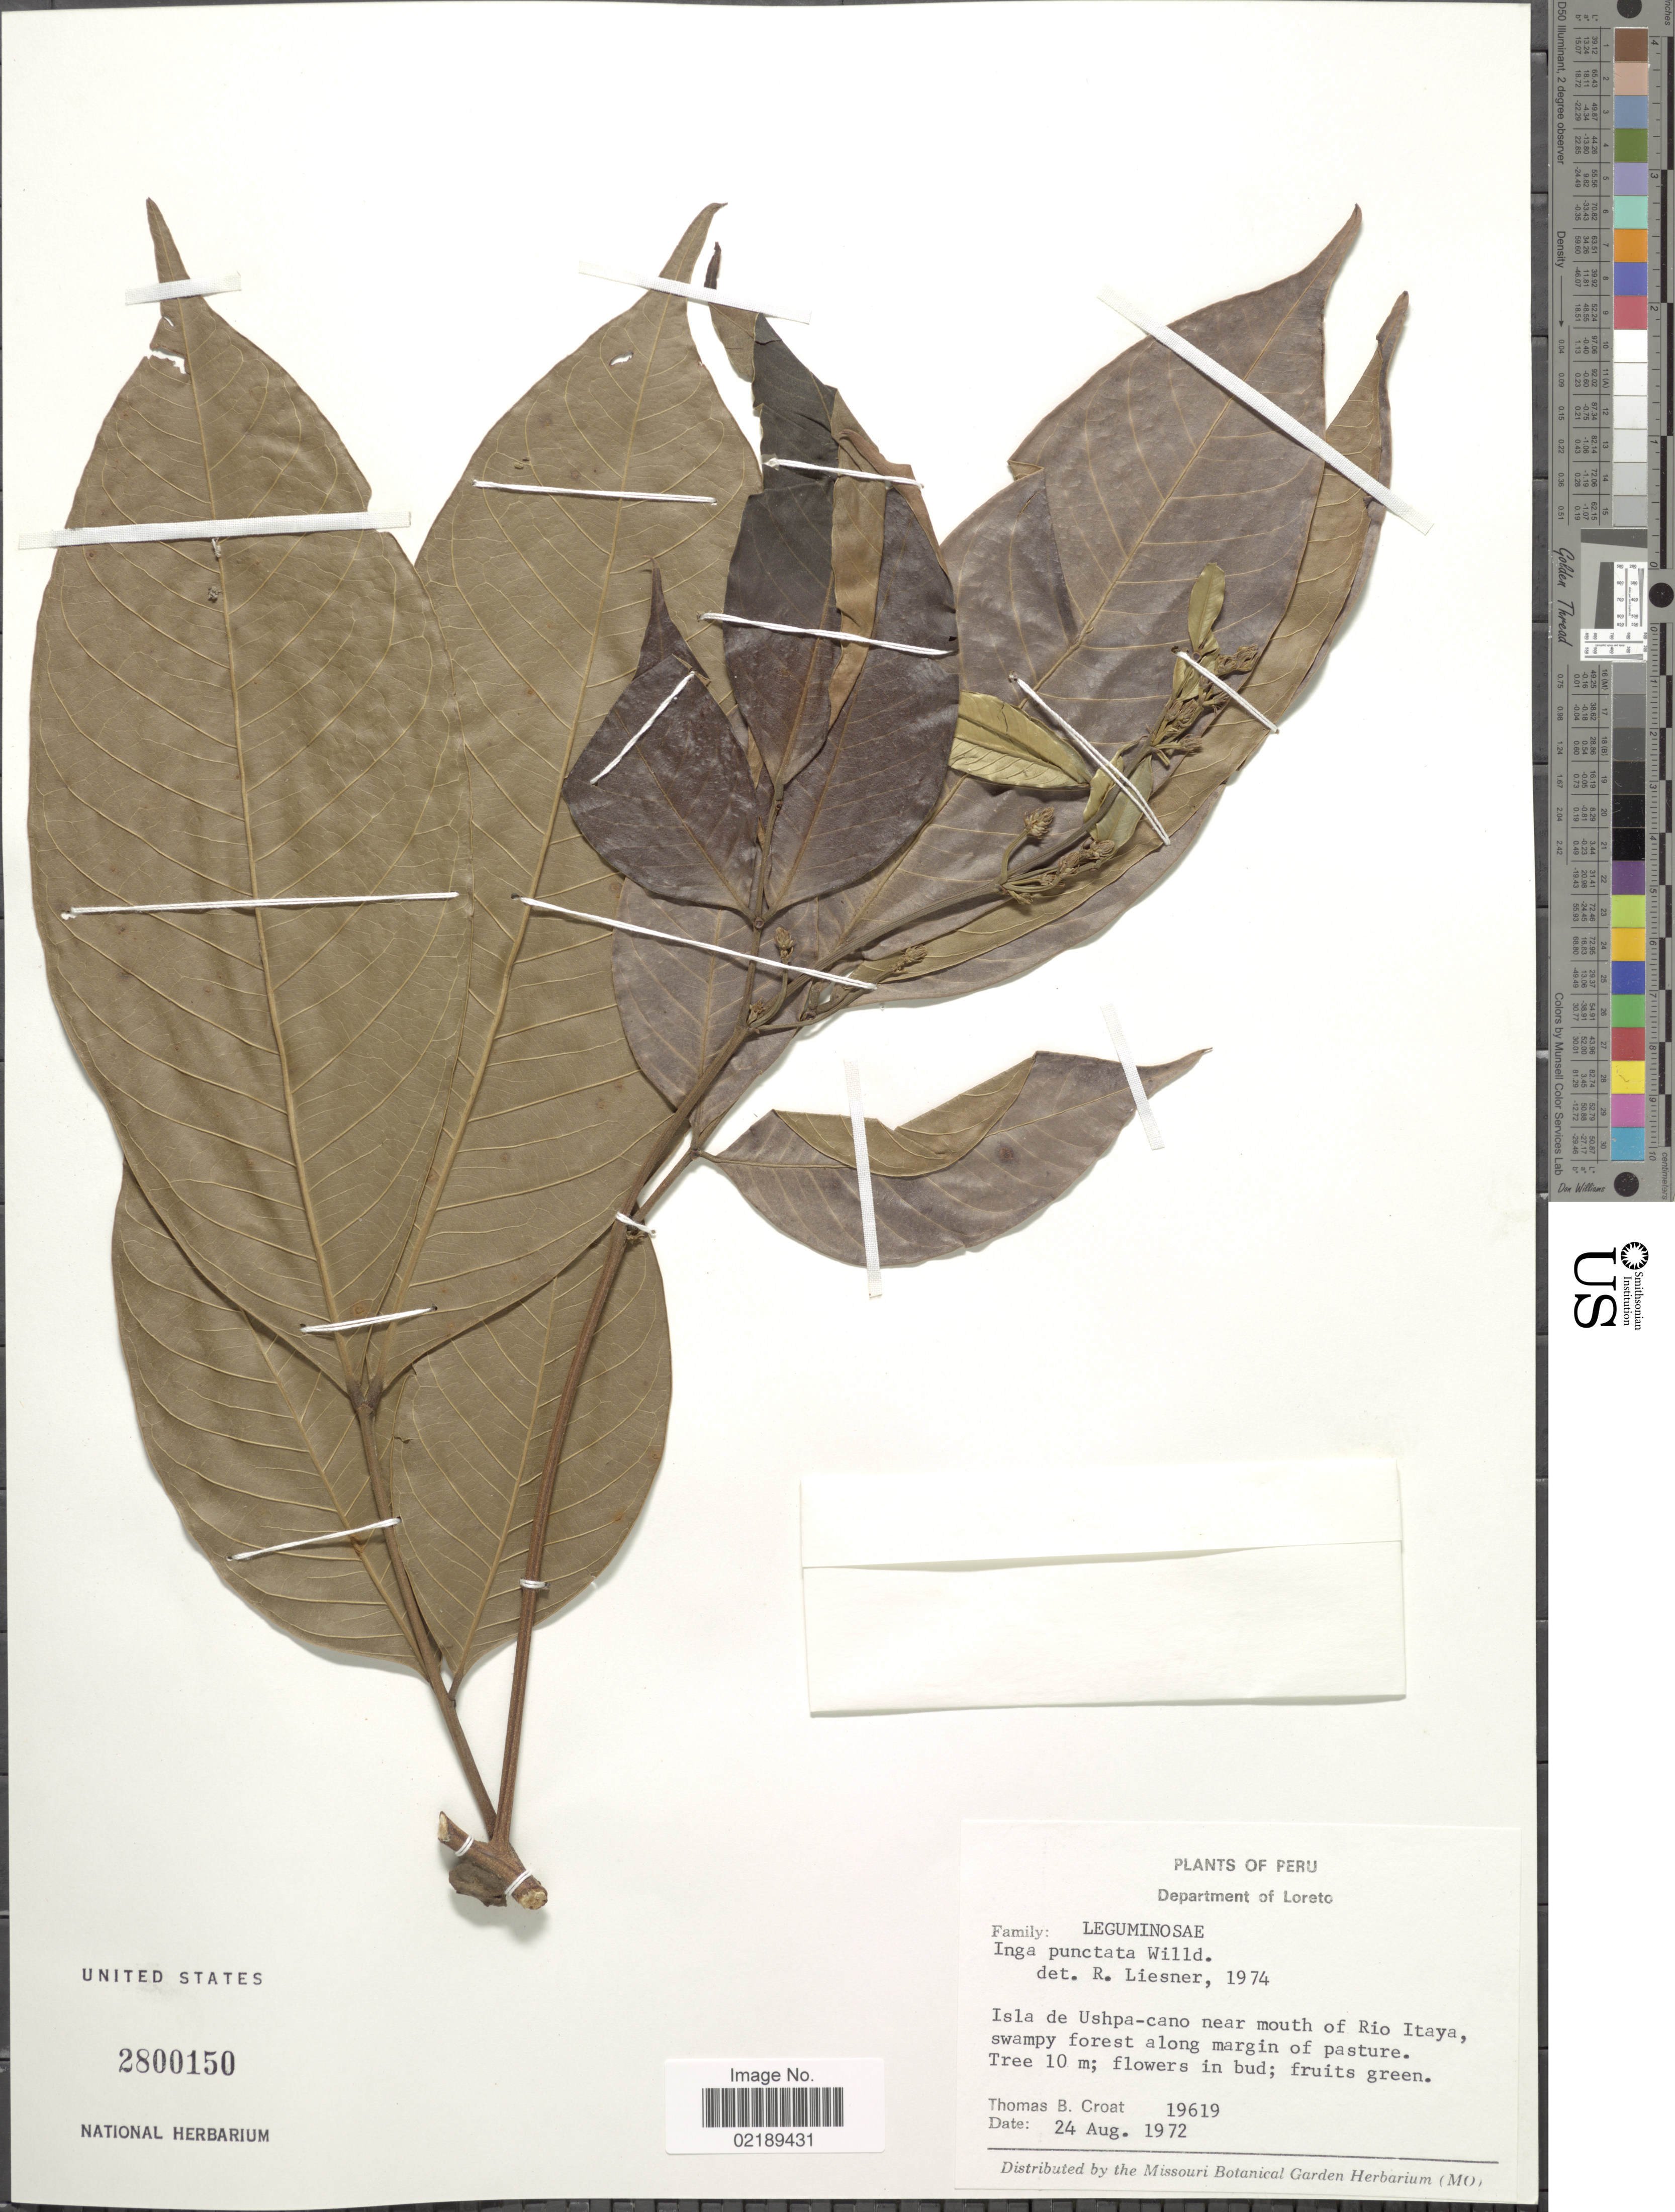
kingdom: Plantae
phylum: Tracheophyta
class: Magnoliopsida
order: Fabales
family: Fabaceae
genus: Inga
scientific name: Inga punctata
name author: Willd.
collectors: T. B. Croat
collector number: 19619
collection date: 1972-08-24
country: Peru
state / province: Loreto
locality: Isla de Ushpa-cano near mouth of Rio Itaya, swampy forest along margin of pasture.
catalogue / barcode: US 2800150